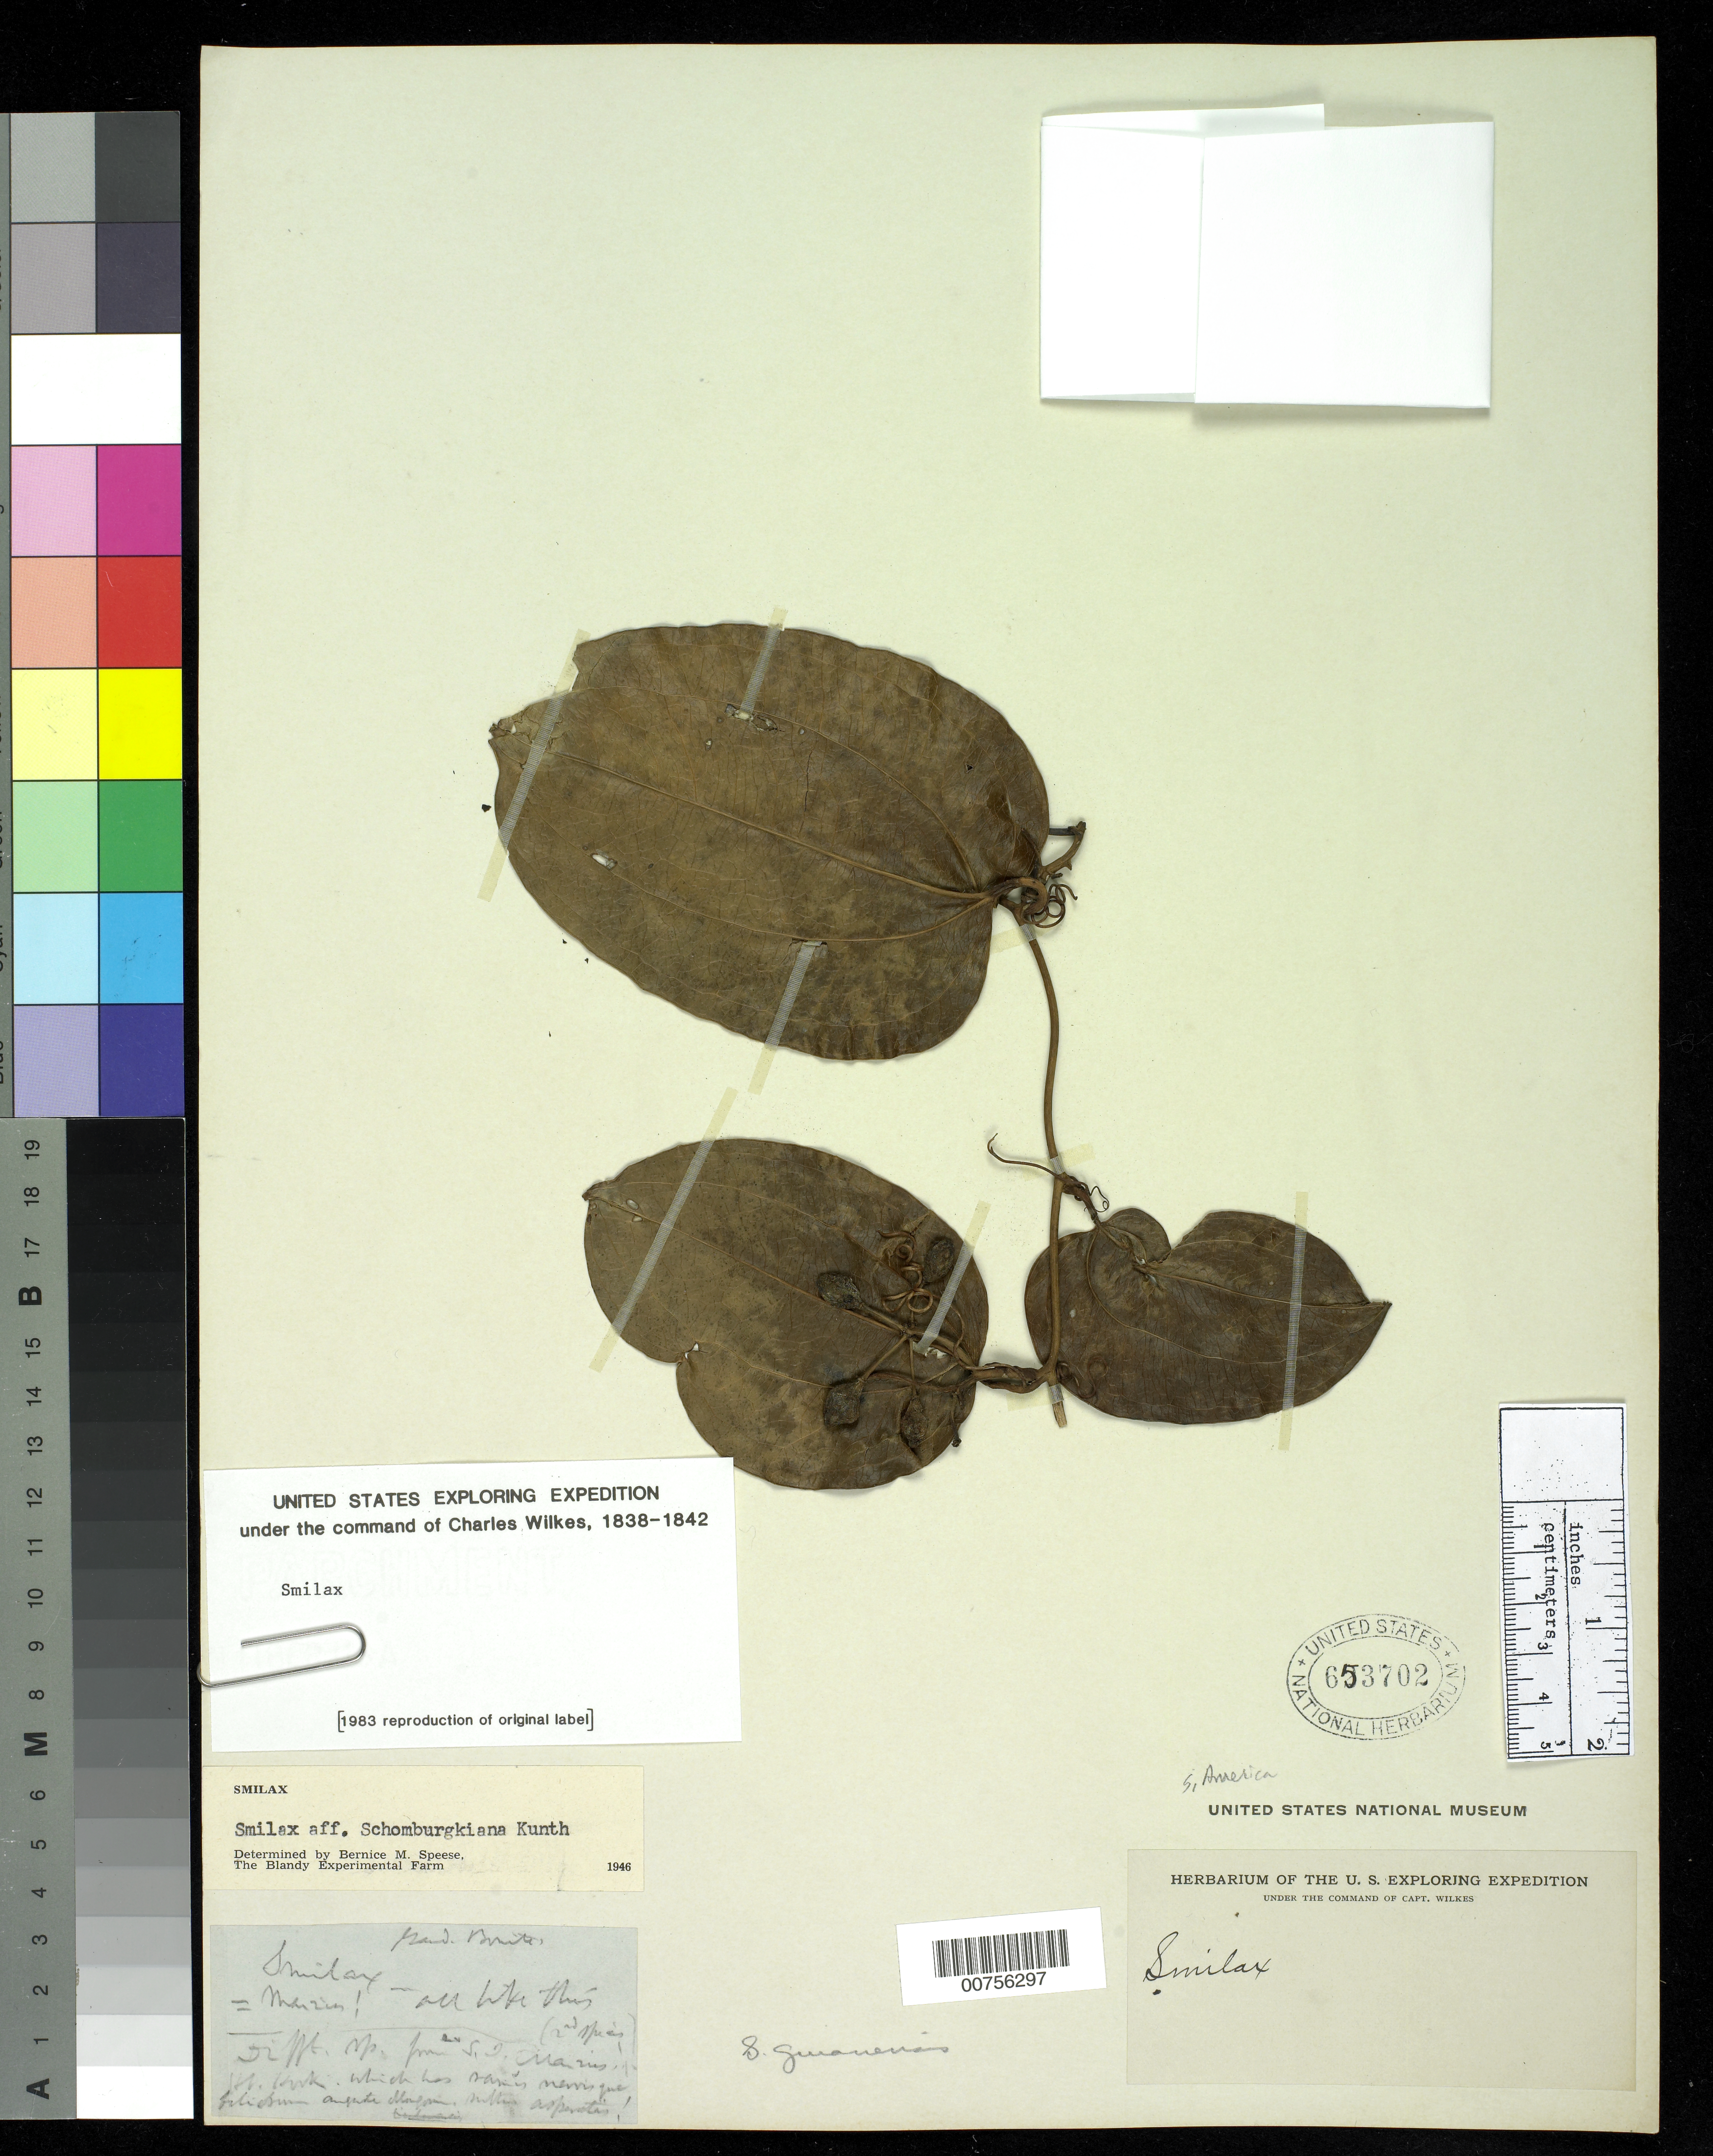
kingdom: Plantae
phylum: Tracheophyta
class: Liliopsida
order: Liliales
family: Smilacaceae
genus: Smilax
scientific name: Smilax sp.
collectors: Wilkes Explor. Exped.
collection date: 1838/1842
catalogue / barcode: US 653702